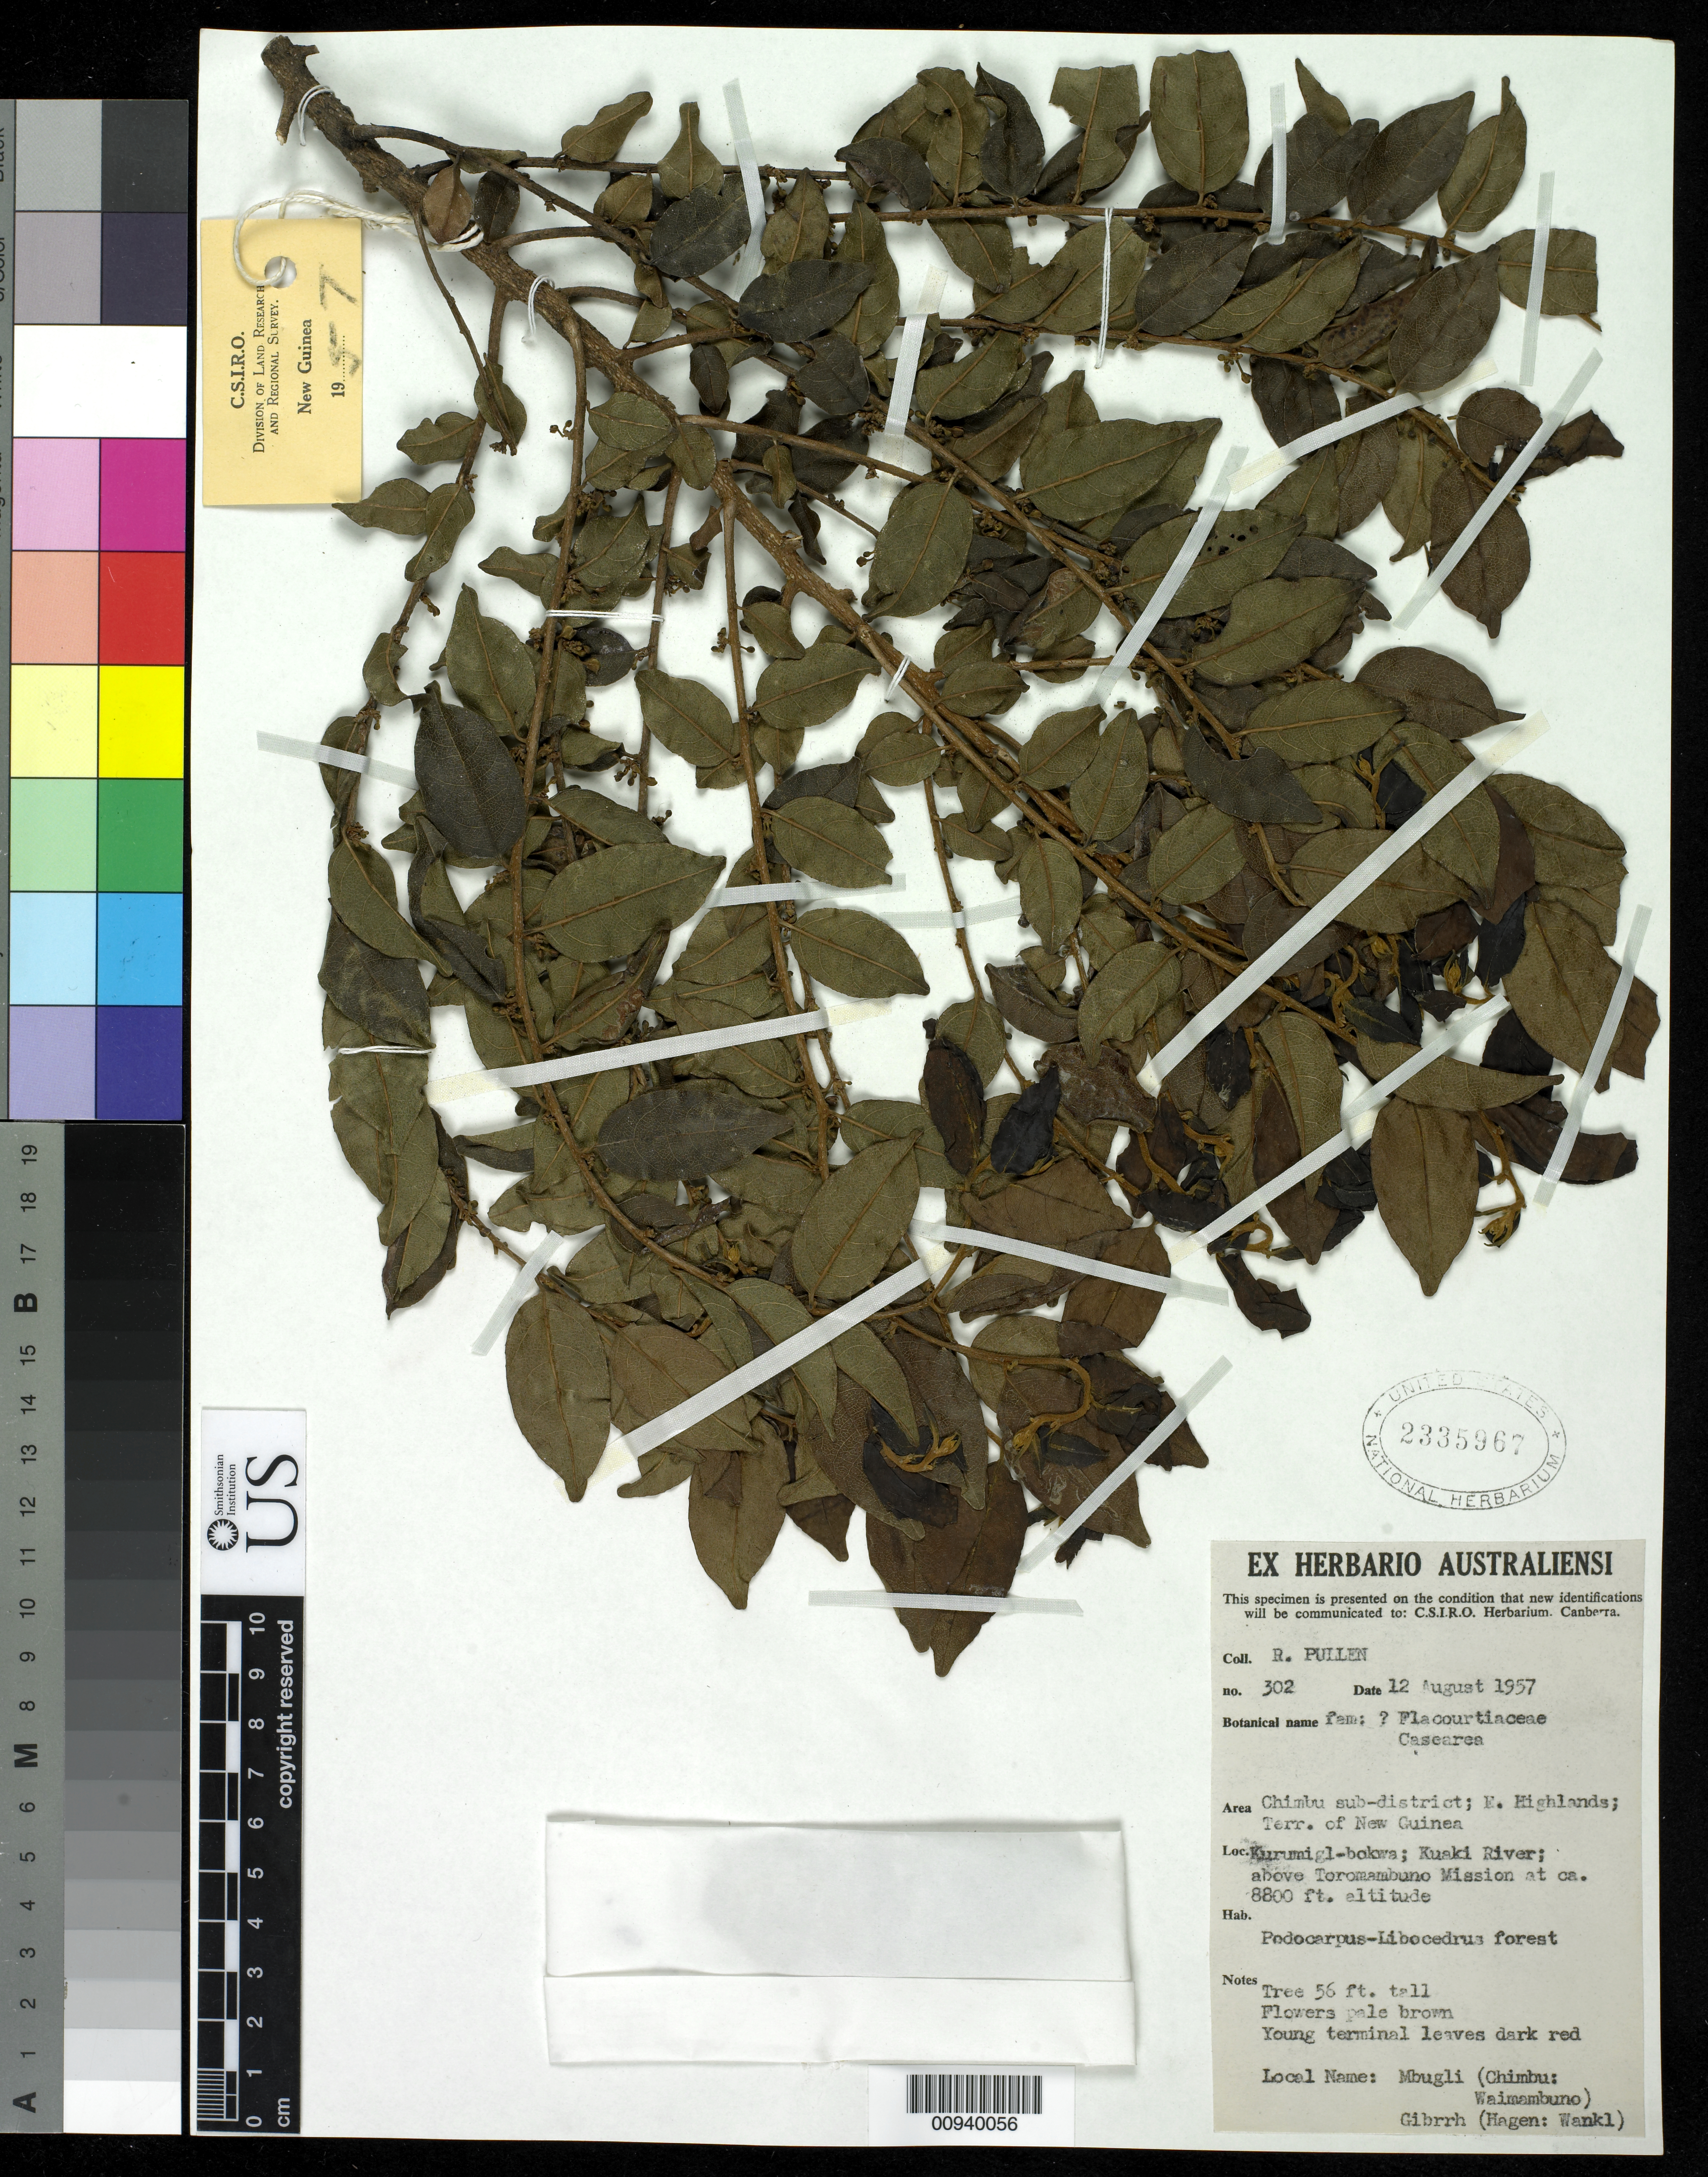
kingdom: Plantae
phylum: Tracheophyta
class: Magnoliopsida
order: Malpighiales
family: Salicaceae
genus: Casearia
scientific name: Casearia sp.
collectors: R. Pullen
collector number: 302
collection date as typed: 12 Aug 1957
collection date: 1957-08-12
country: Papua New Guinea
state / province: Eastern Highlands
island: New Guinea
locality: Chimbu Subdistrict, Kurumigl-bokwa; Kuaki River; above Toromambuno Mission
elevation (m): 2682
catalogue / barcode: US 2335967